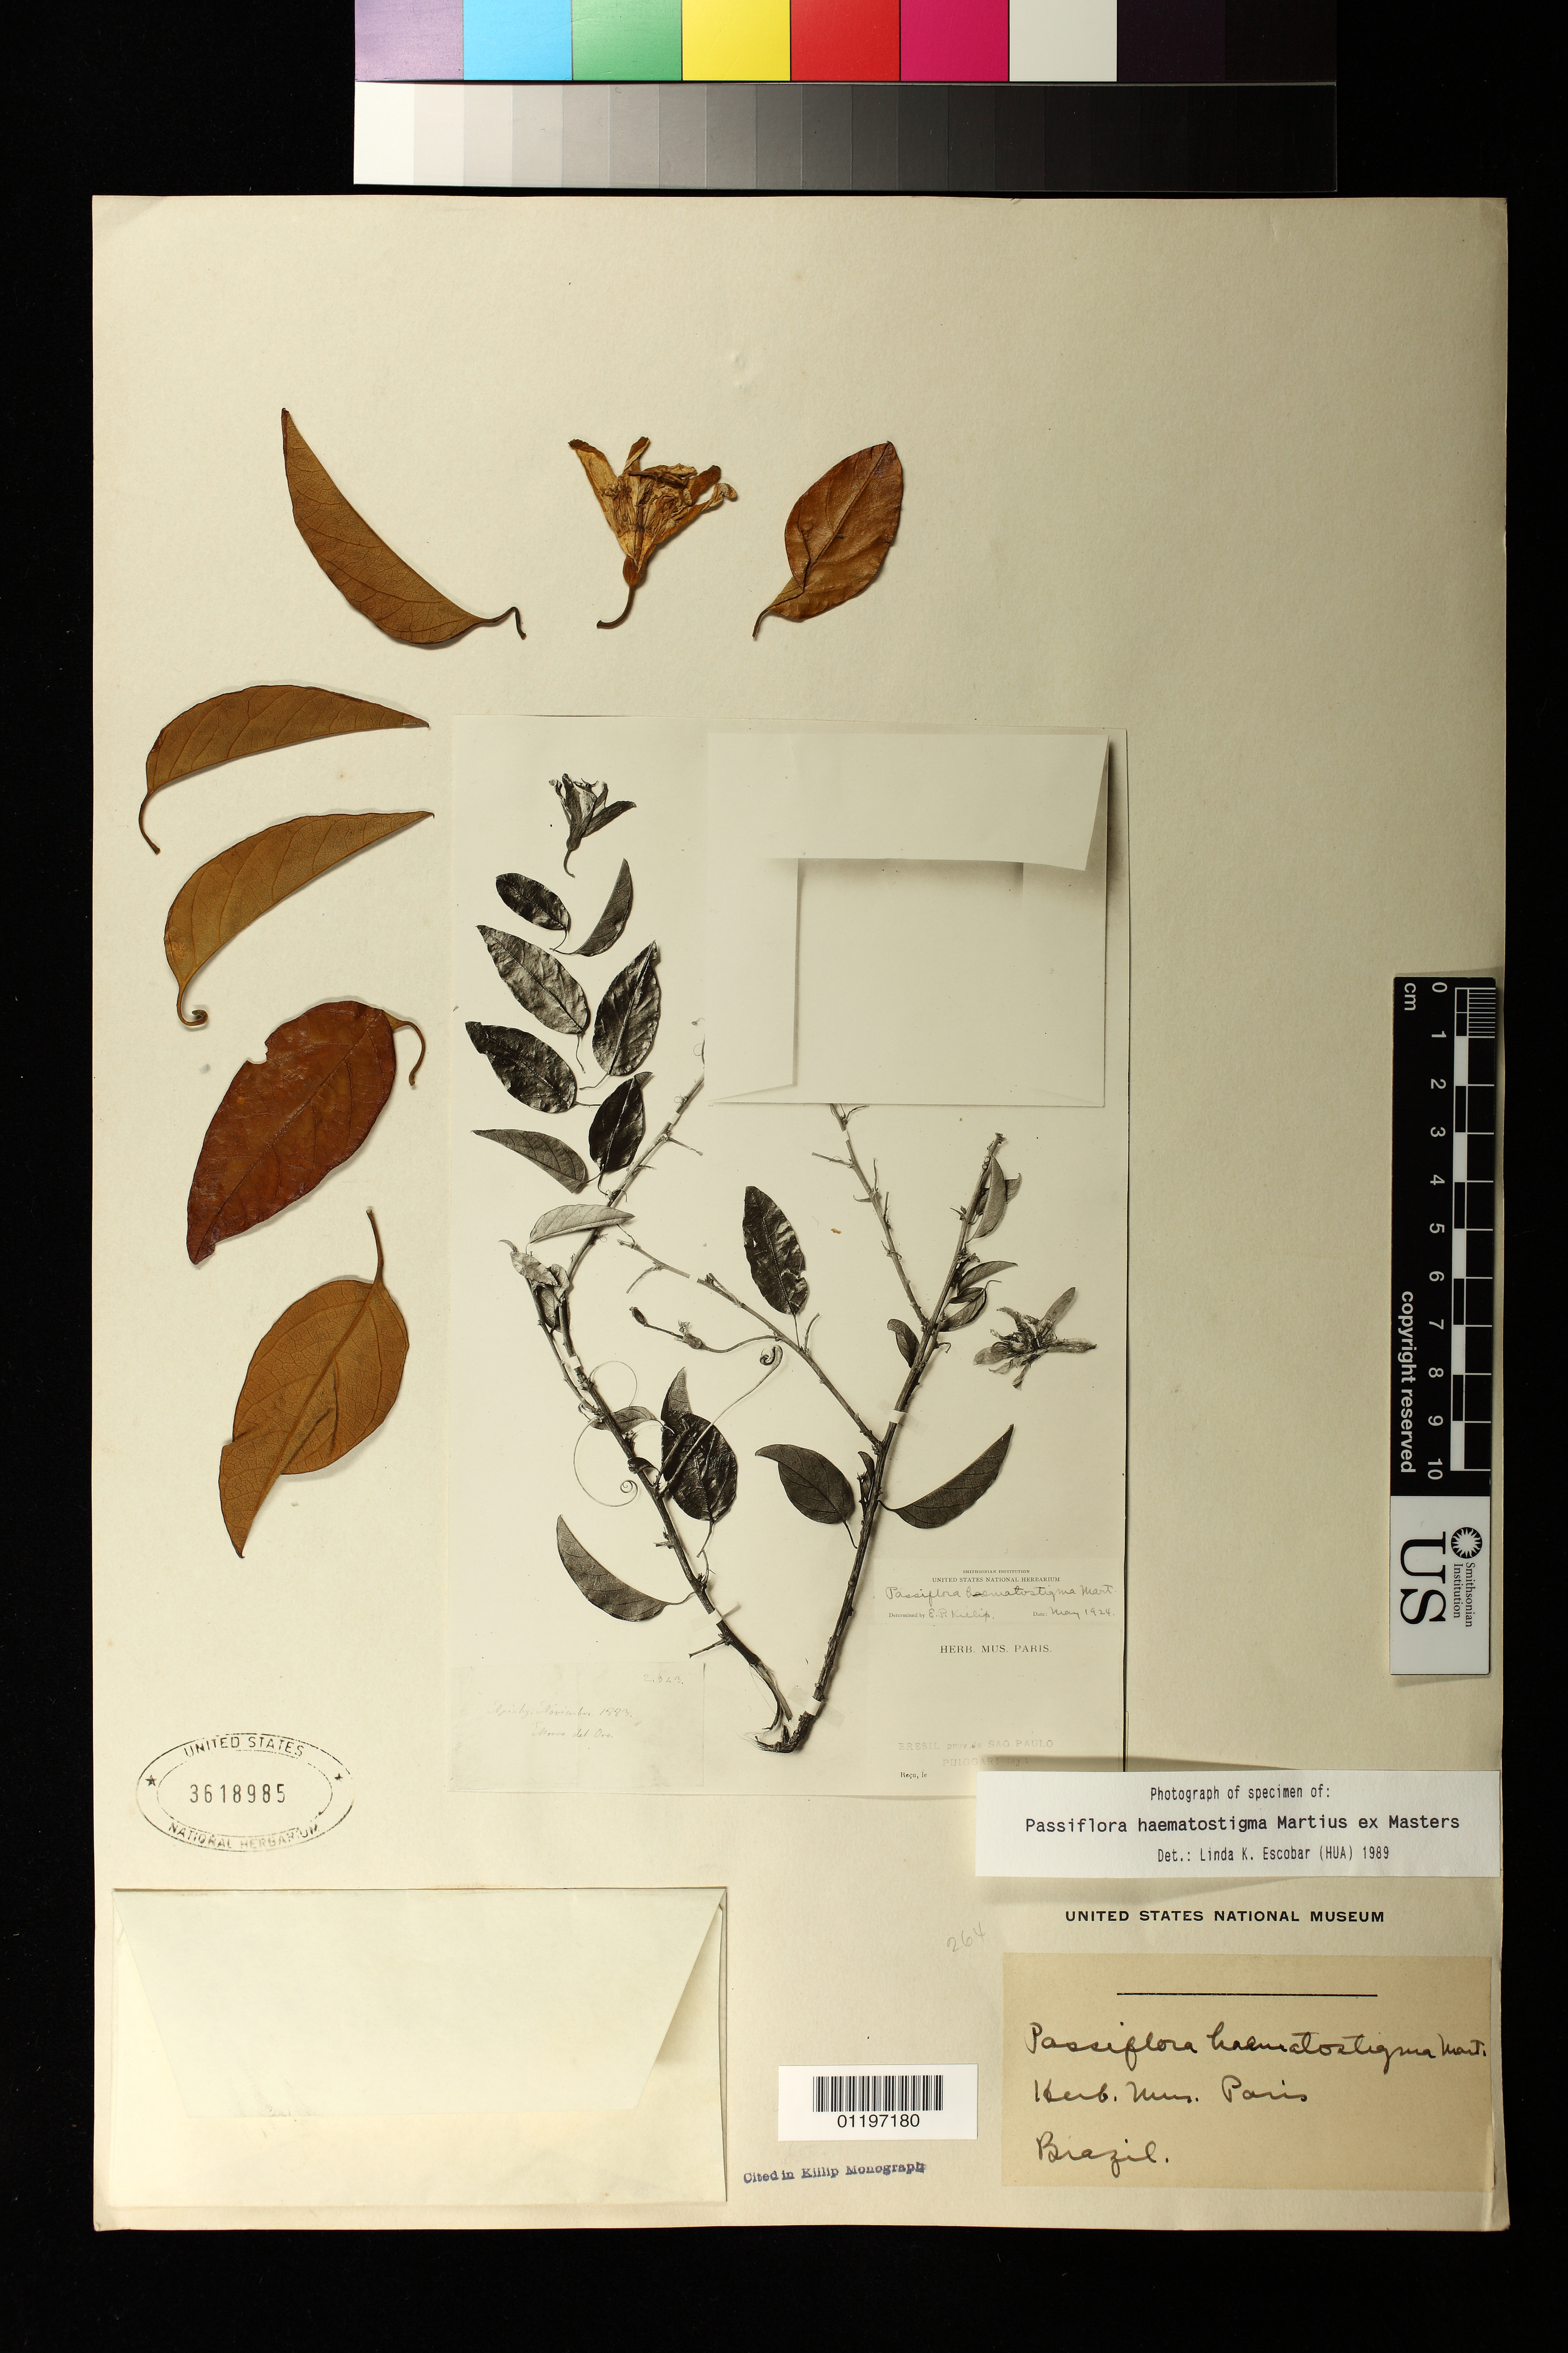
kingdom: Plantae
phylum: Tracheophyta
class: Magnoliopsida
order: Malpighiales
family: Passifloraceae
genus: Passiflora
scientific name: Passiflora haematostigma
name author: Mart. ex Mast.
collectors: ex herb. Mus. Paris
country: Brazil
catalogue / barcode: US 3618985